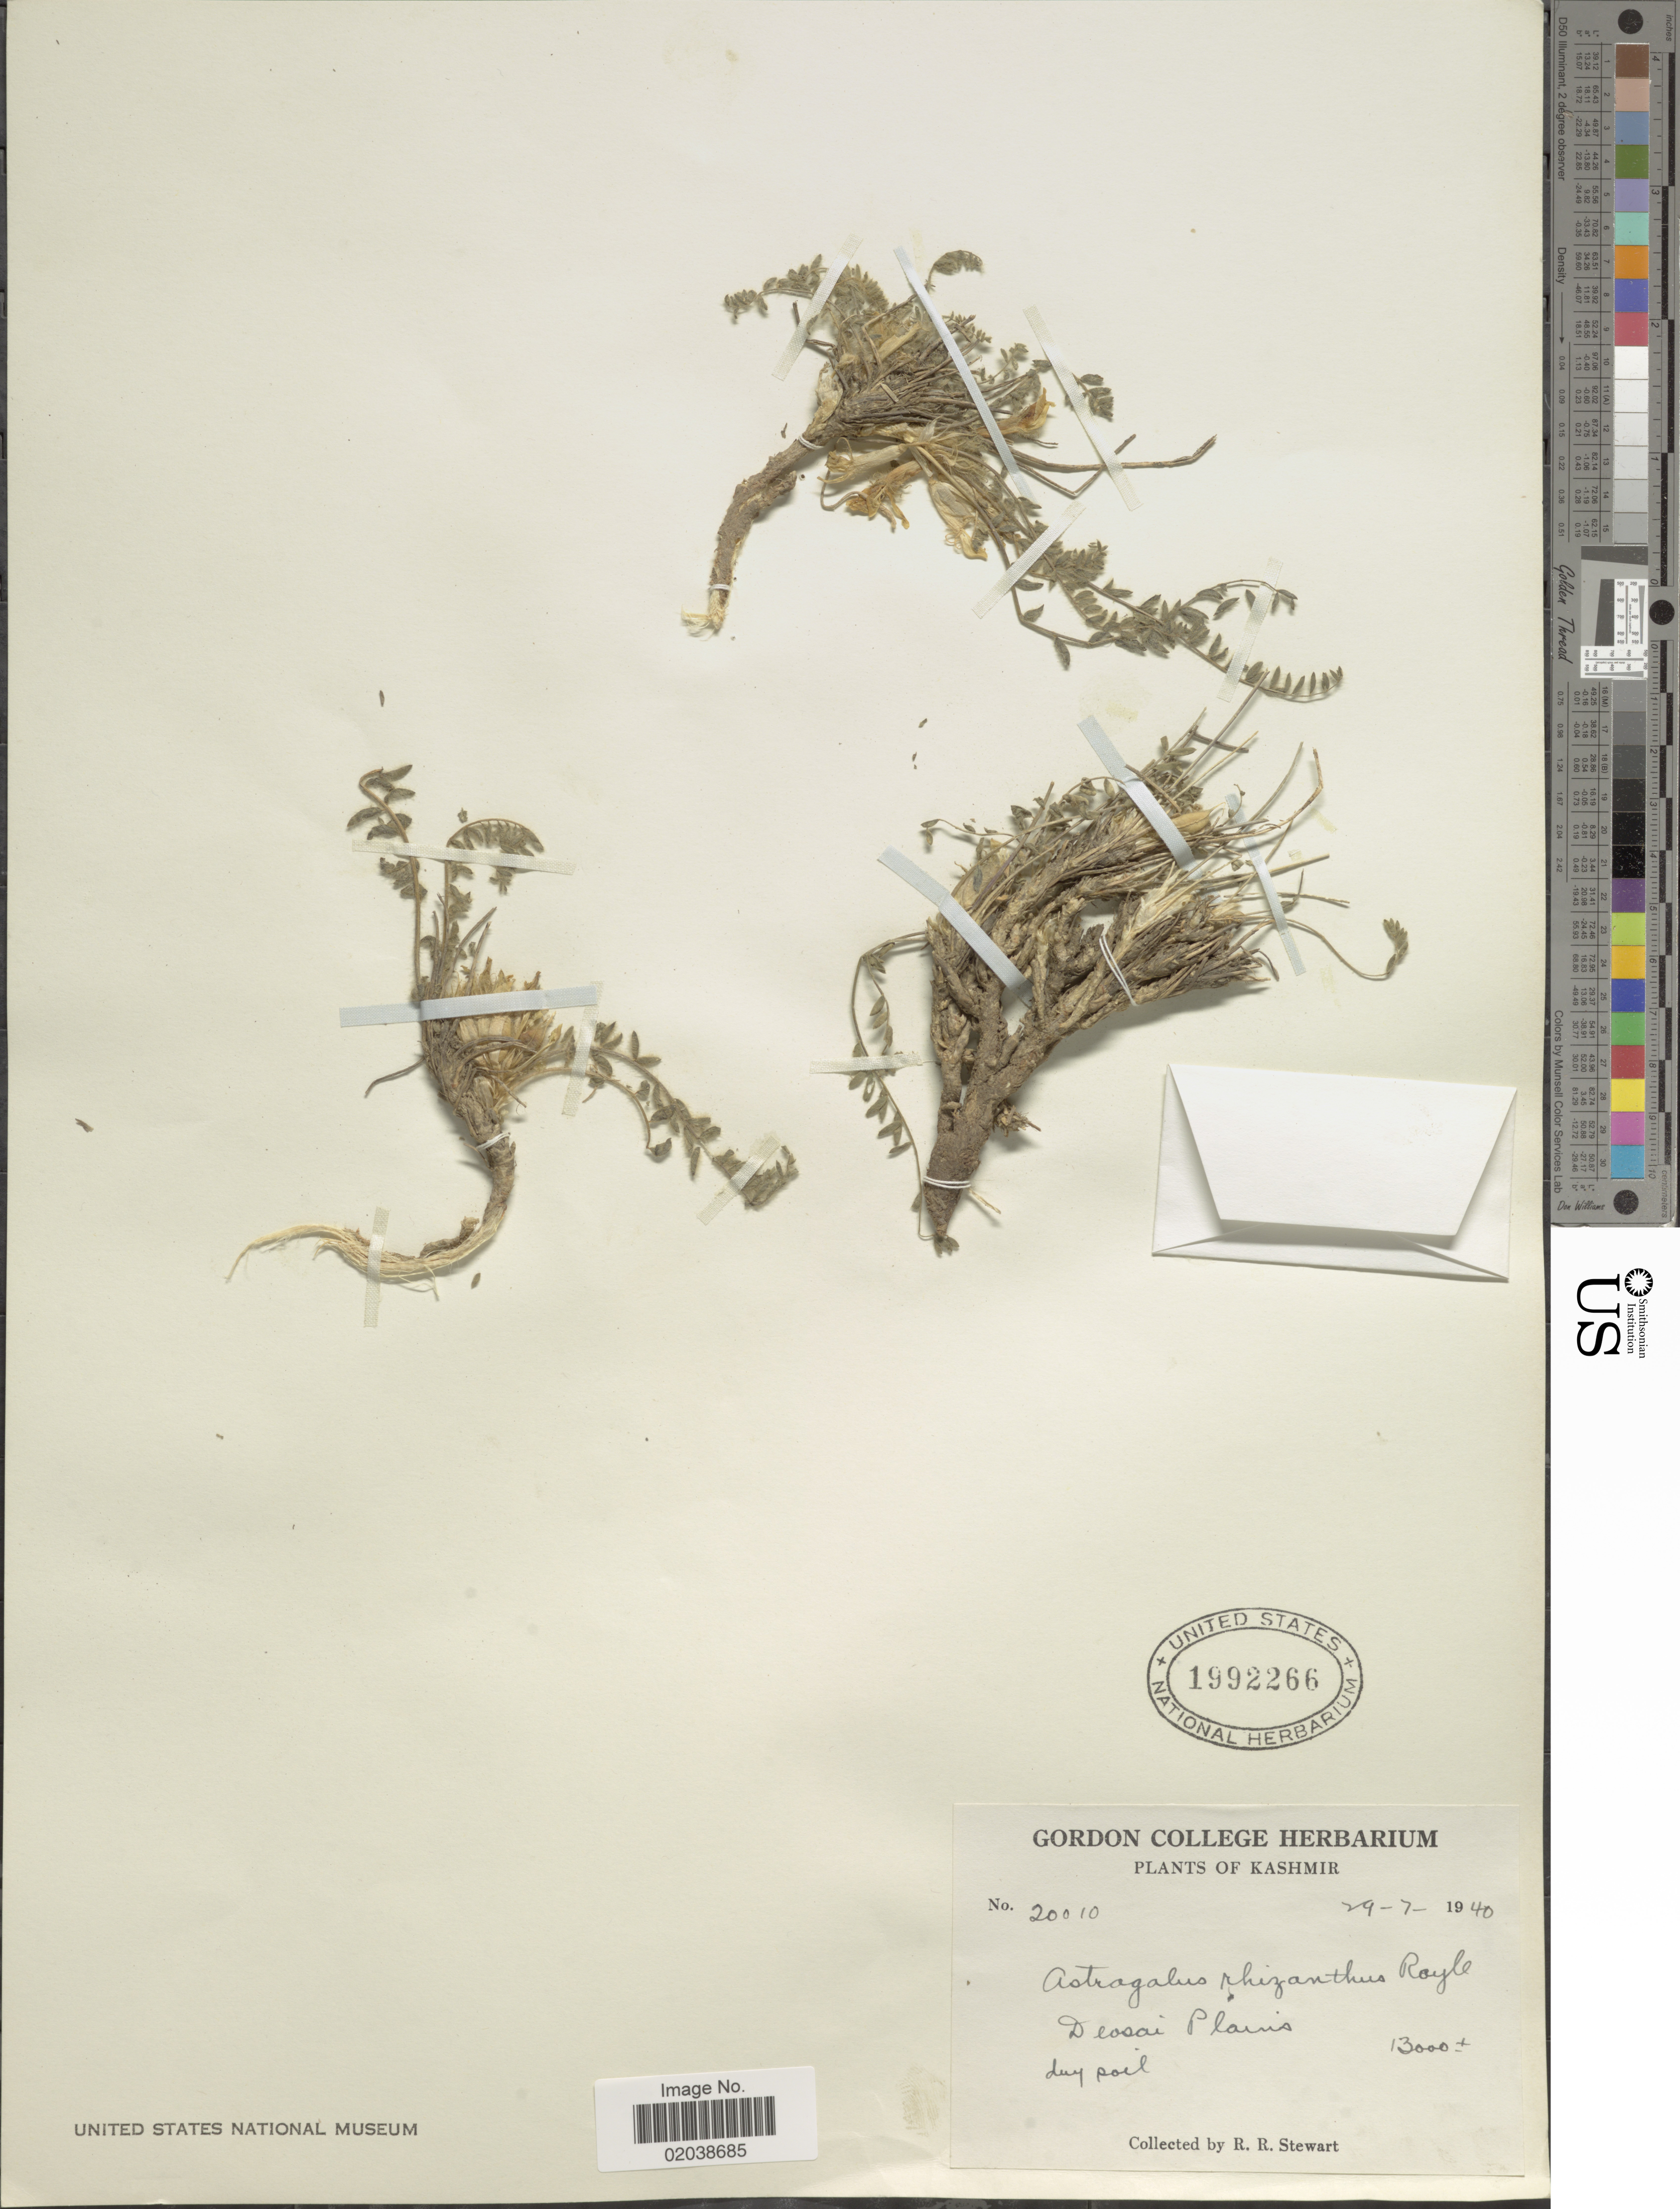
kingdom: Plantae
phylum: Tracheophyta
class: Magnoliopsida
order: Fabales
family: Fabaceae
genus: Astragalus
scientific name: Astragalus rhizanthus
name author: Royle & Benth.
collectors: R. R. Stewart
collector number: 20010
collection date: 1940-07-29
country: Pakistan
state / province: Gilgit-Baltistan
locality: Kashmir. Deosai Plains.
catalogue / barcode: US 1992266